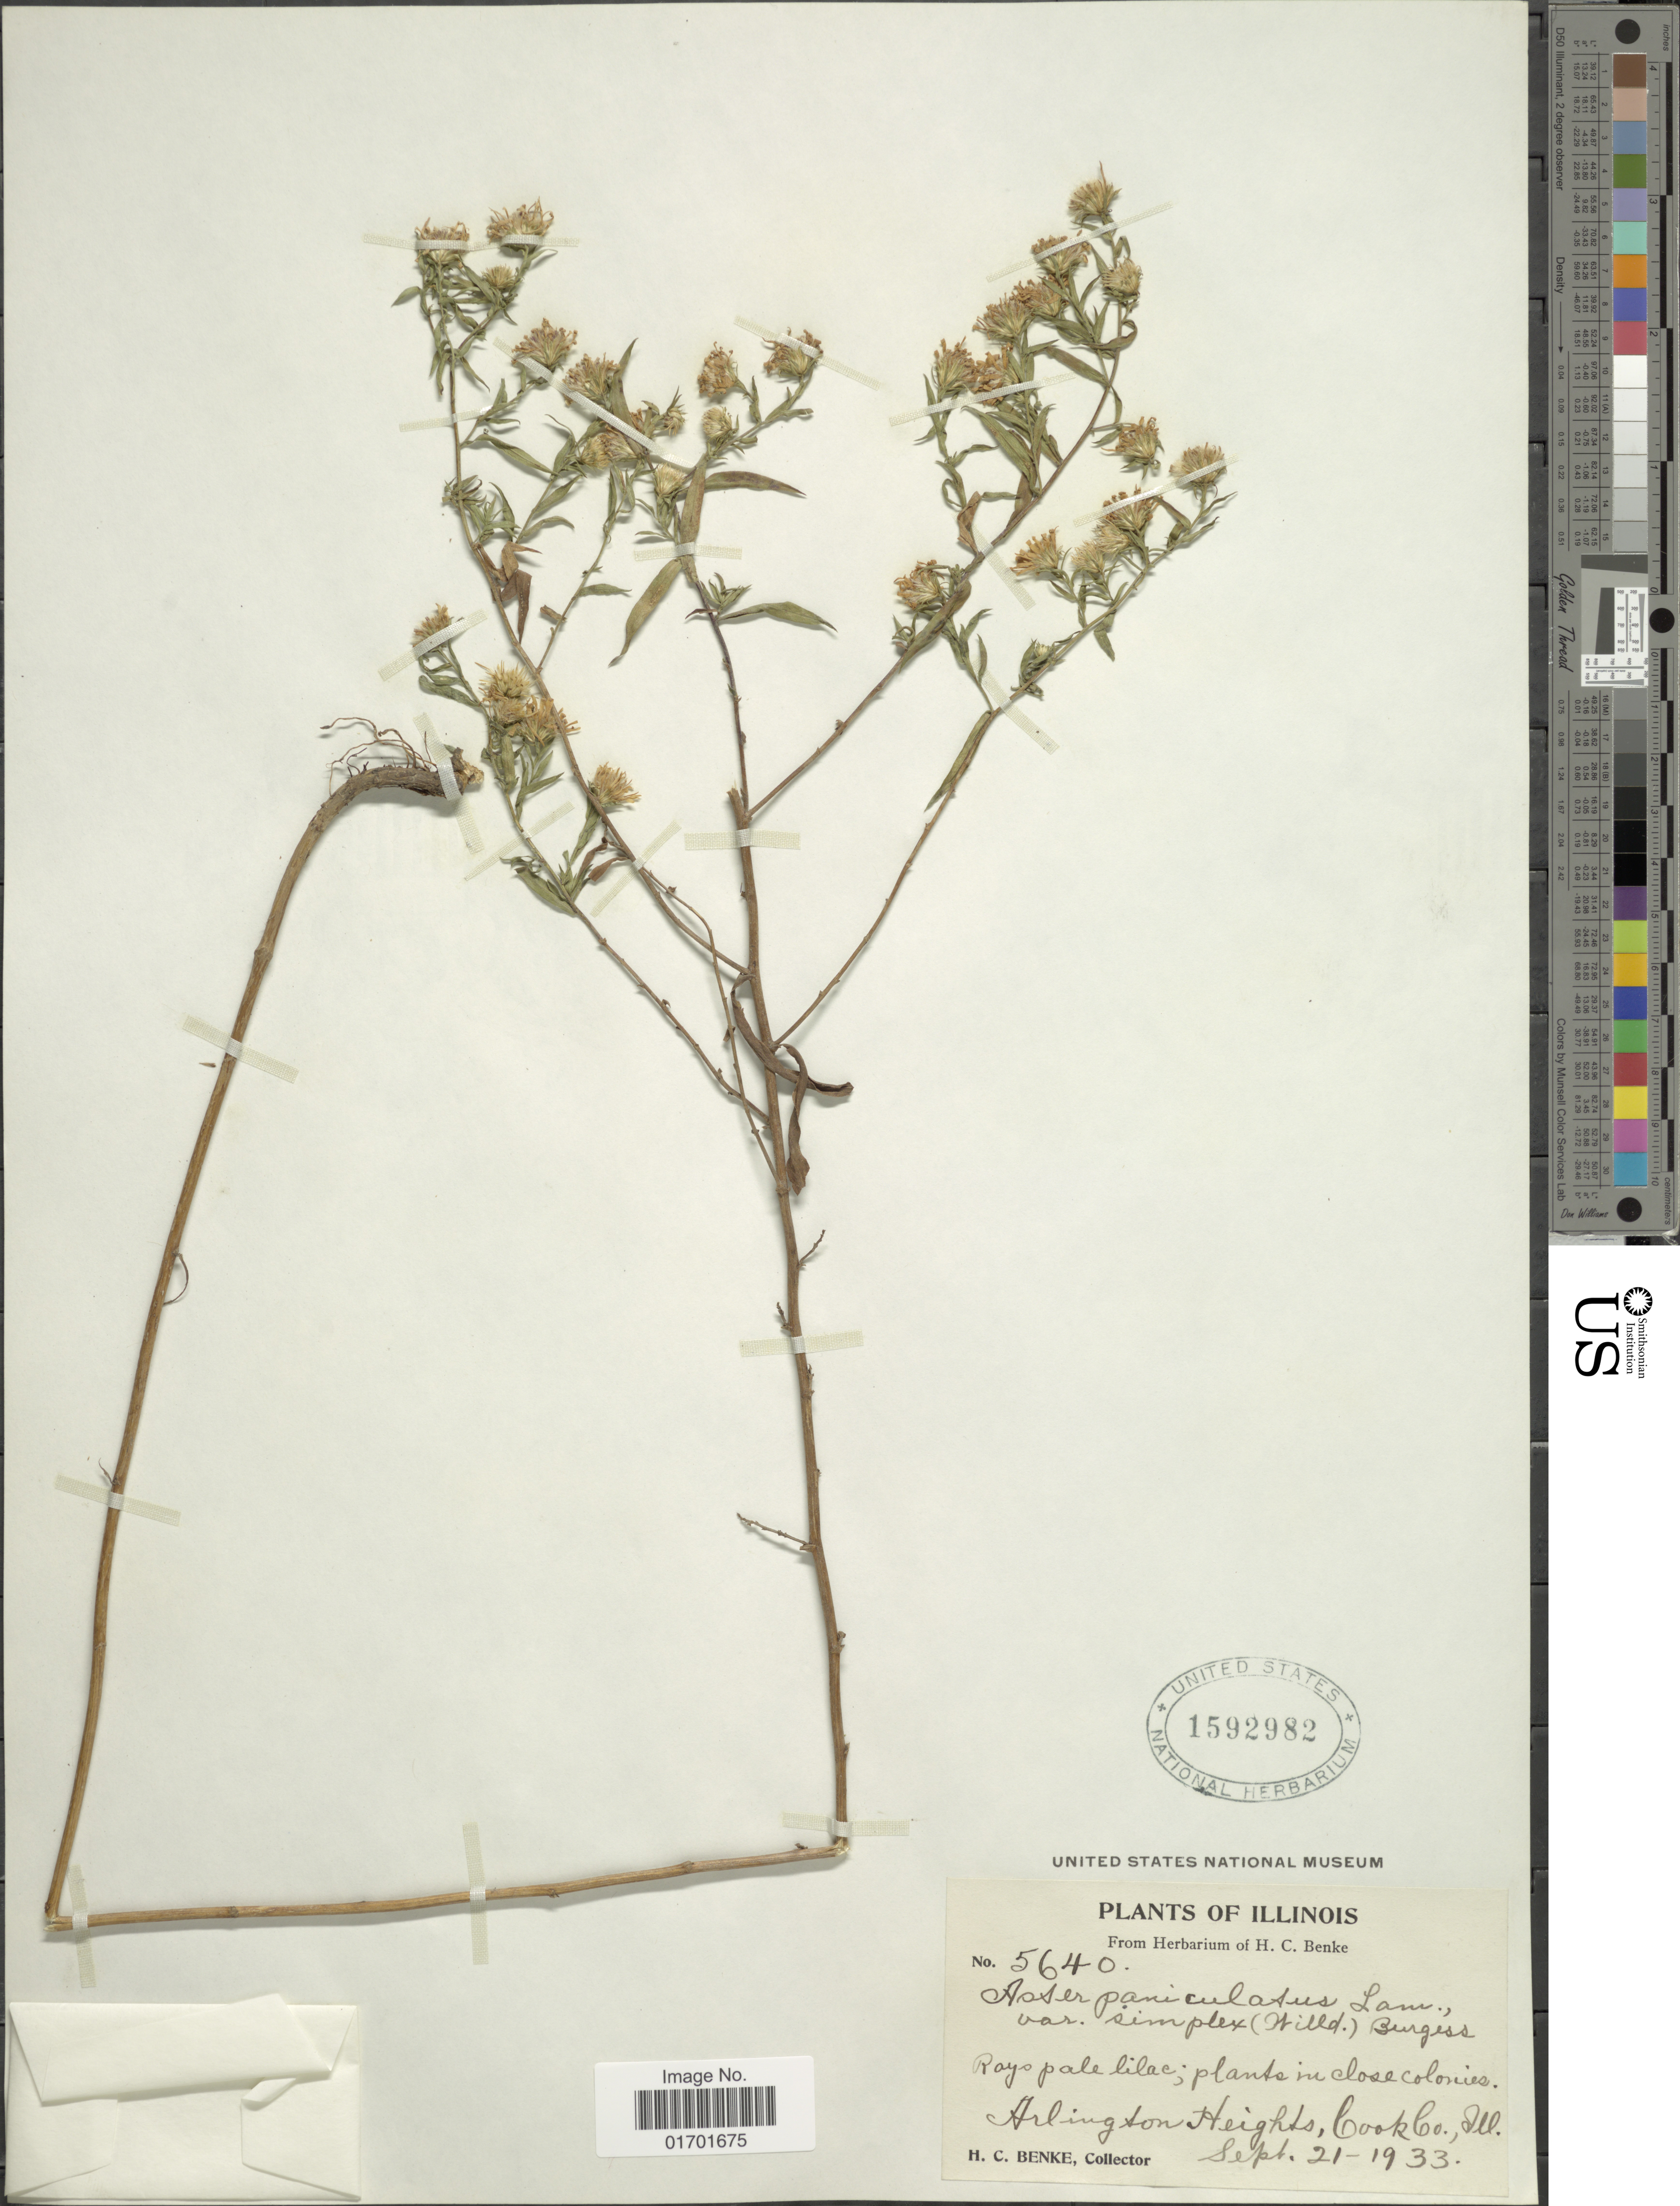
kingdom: Plantae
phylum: Tracheophyta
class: Magnoliopsida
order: Asterales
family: Asteraceae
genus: Symphyotrichum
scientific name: Symphyotrichum lanceolatum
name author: (Willd.) G.L. Nesom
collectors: H. Benke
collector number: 5640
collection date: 1933-09-21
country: United States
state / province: Illinois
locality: Arlington Heights, Cook Co.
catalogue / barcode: US 1592982